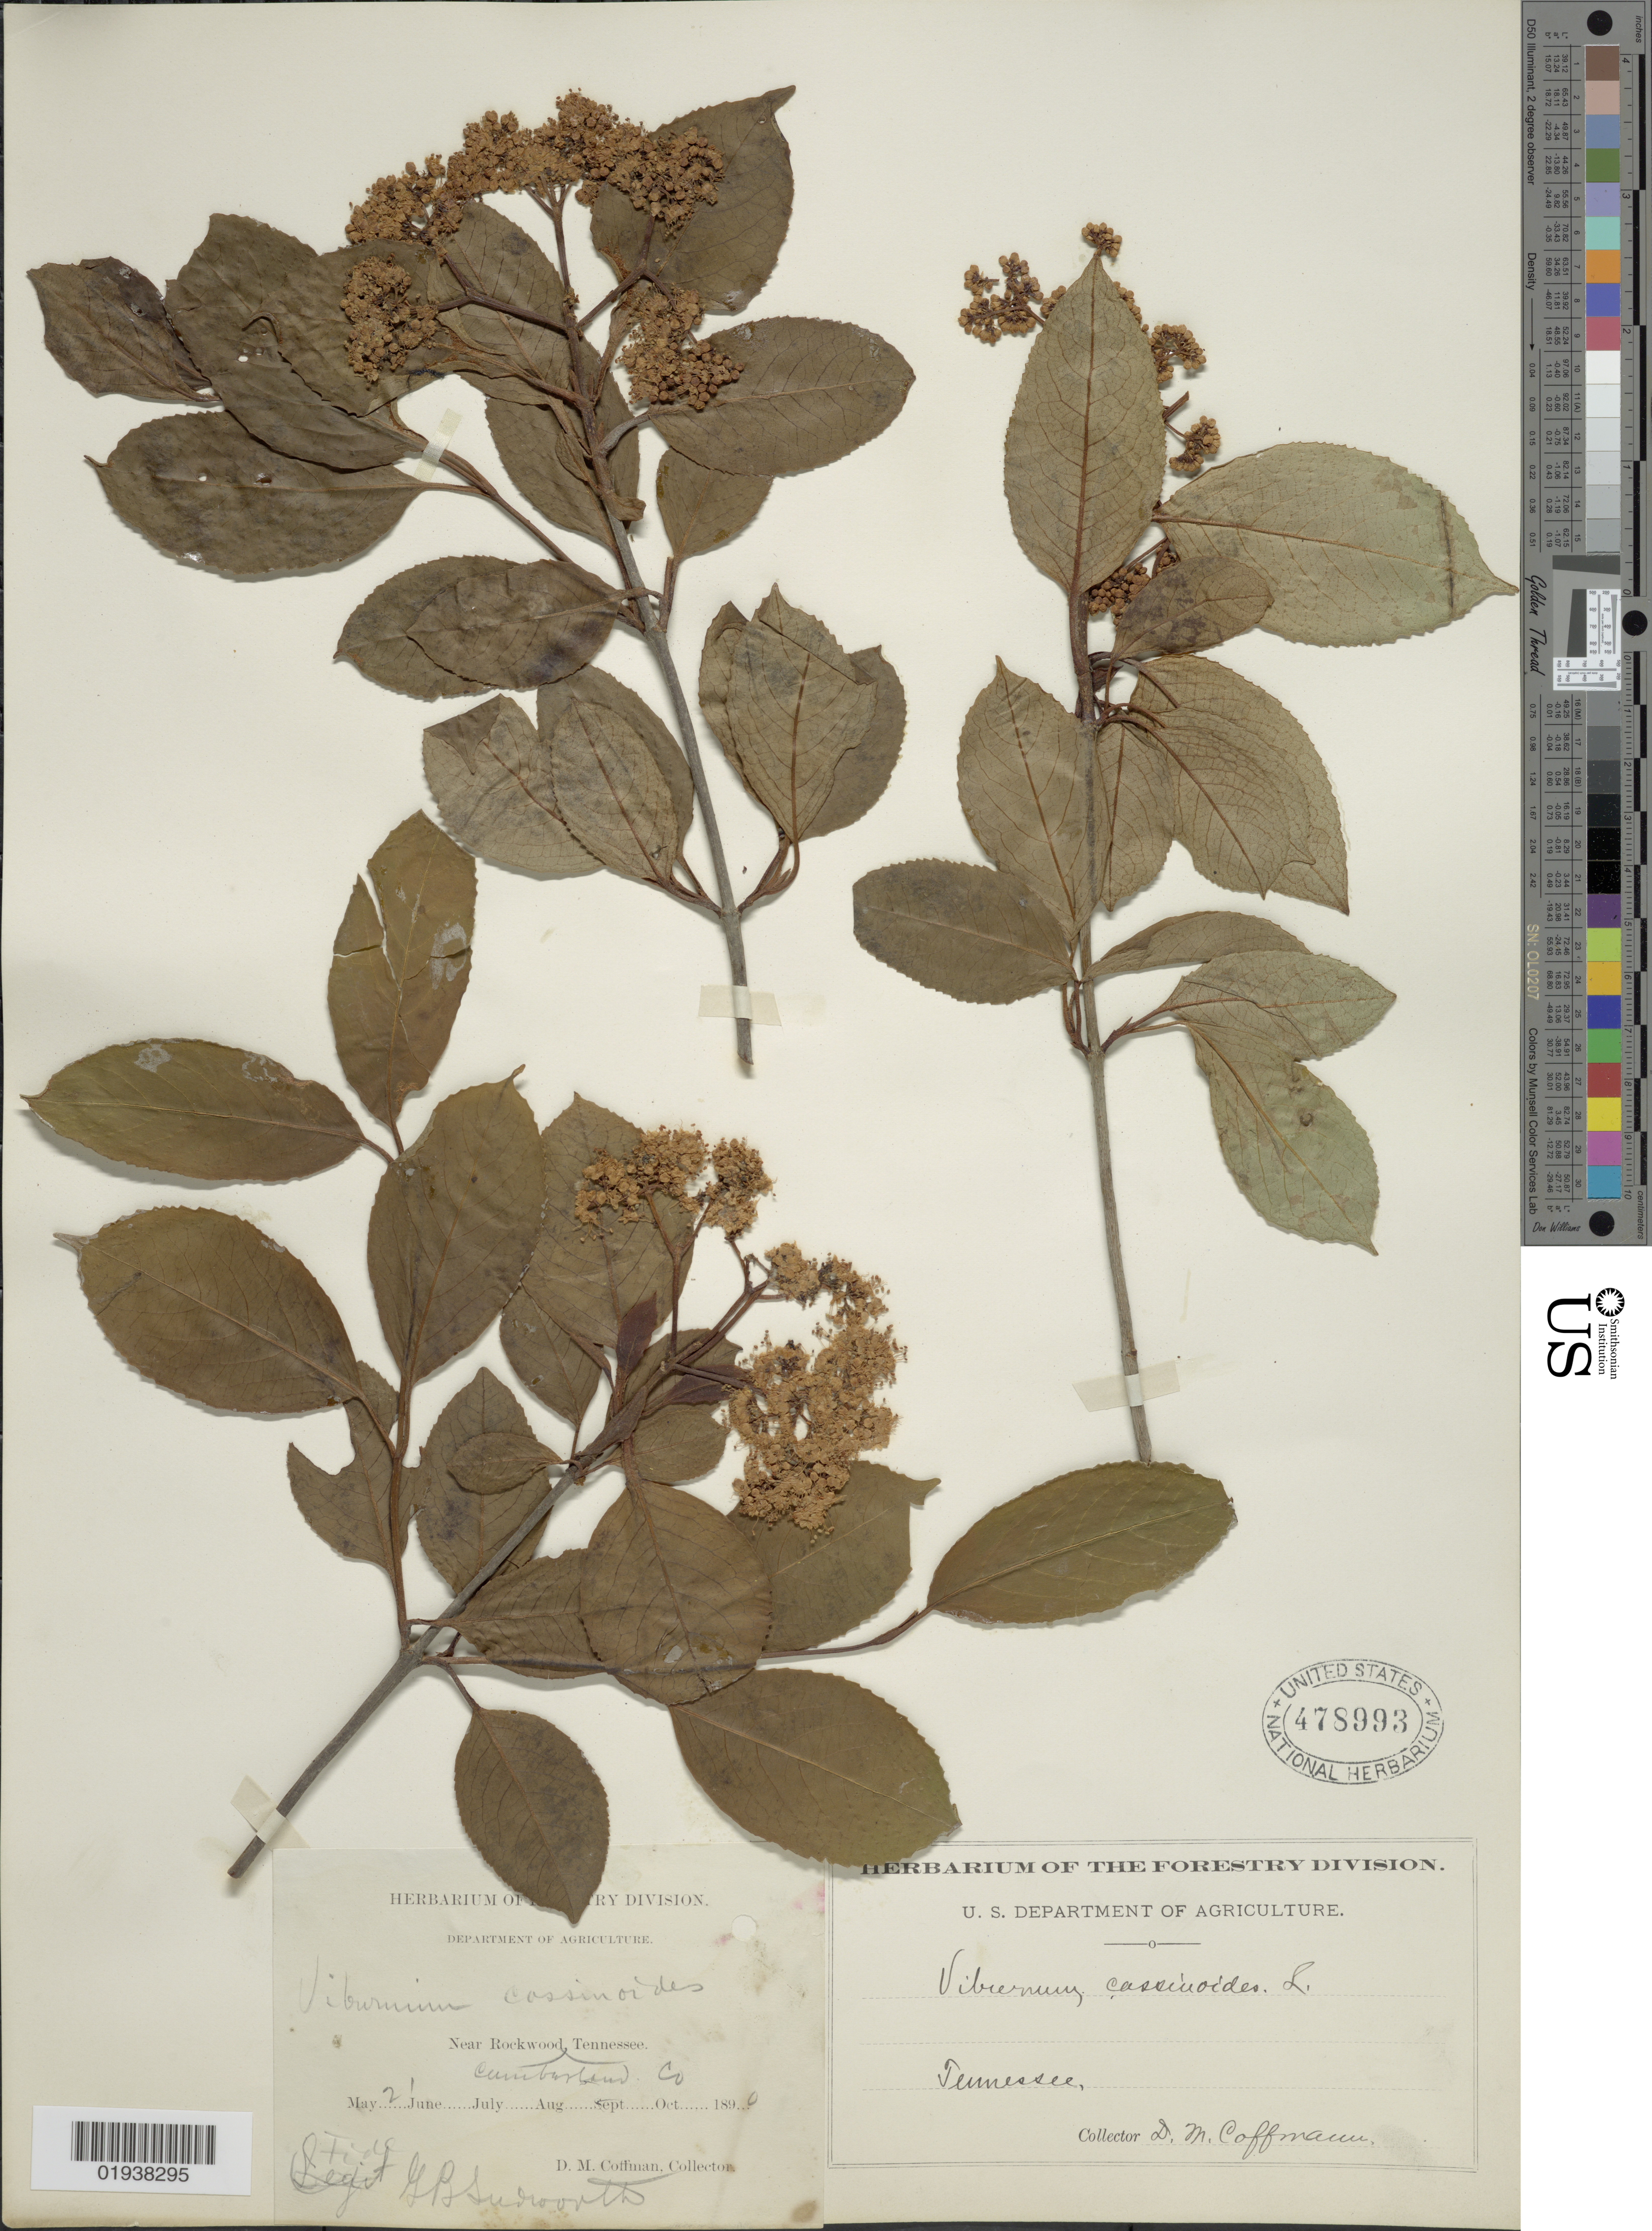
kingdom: Plantae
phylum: Tracheophyta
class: Magnoliopsida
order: Dipsacales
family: Viburnaceae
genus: Viburnum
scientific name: Viburnum cassinoides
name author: L.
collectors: D. M. Coffman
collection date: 1890-05-21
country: United States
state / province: Tennessee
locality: Near Rockwood, Cumberland Co.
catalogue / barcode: US 478993